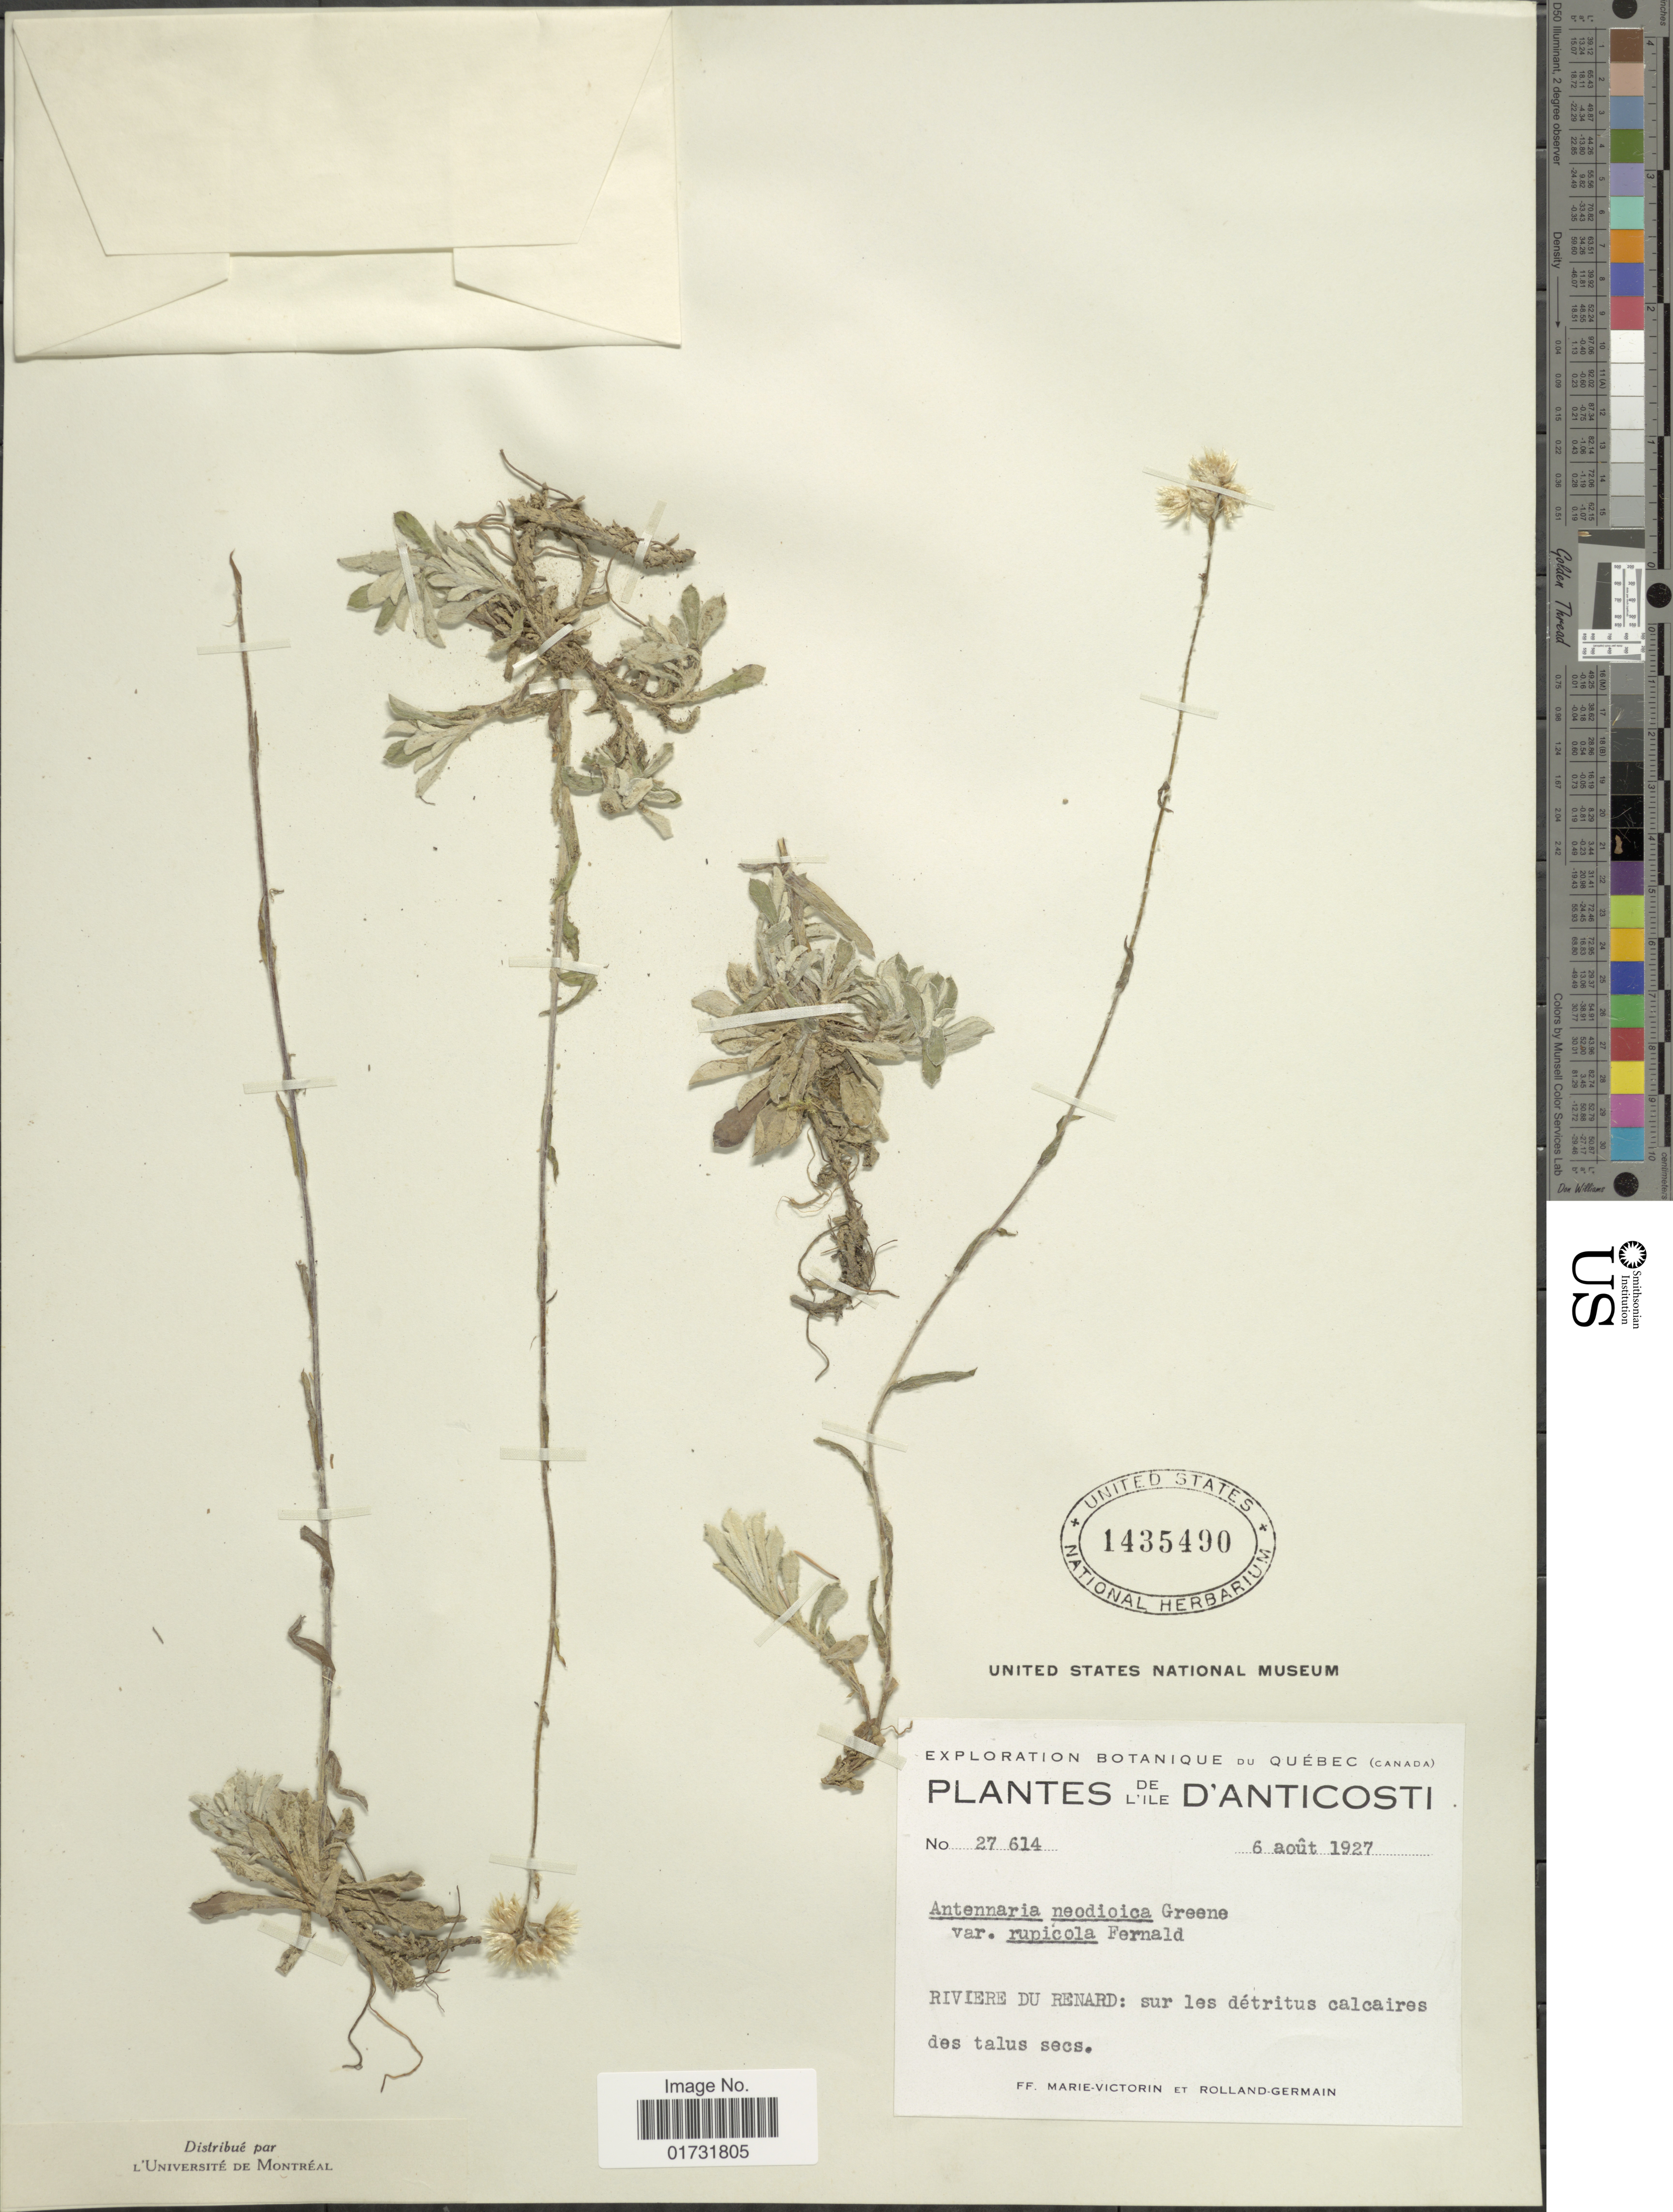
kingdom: Plantae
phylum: Tracheophyta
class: Magnoliopsida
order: Asterales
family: Asteraceae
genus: Antennaria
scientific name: Antennaria neodioica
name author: Greene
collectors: F. Marie-Victorin & Rolland-Germain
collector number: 27614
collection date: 1927-08-06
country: Canada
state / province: Quebec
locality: L'ile D'Anticosti. Riviere du Renard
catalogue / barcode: US 1435490